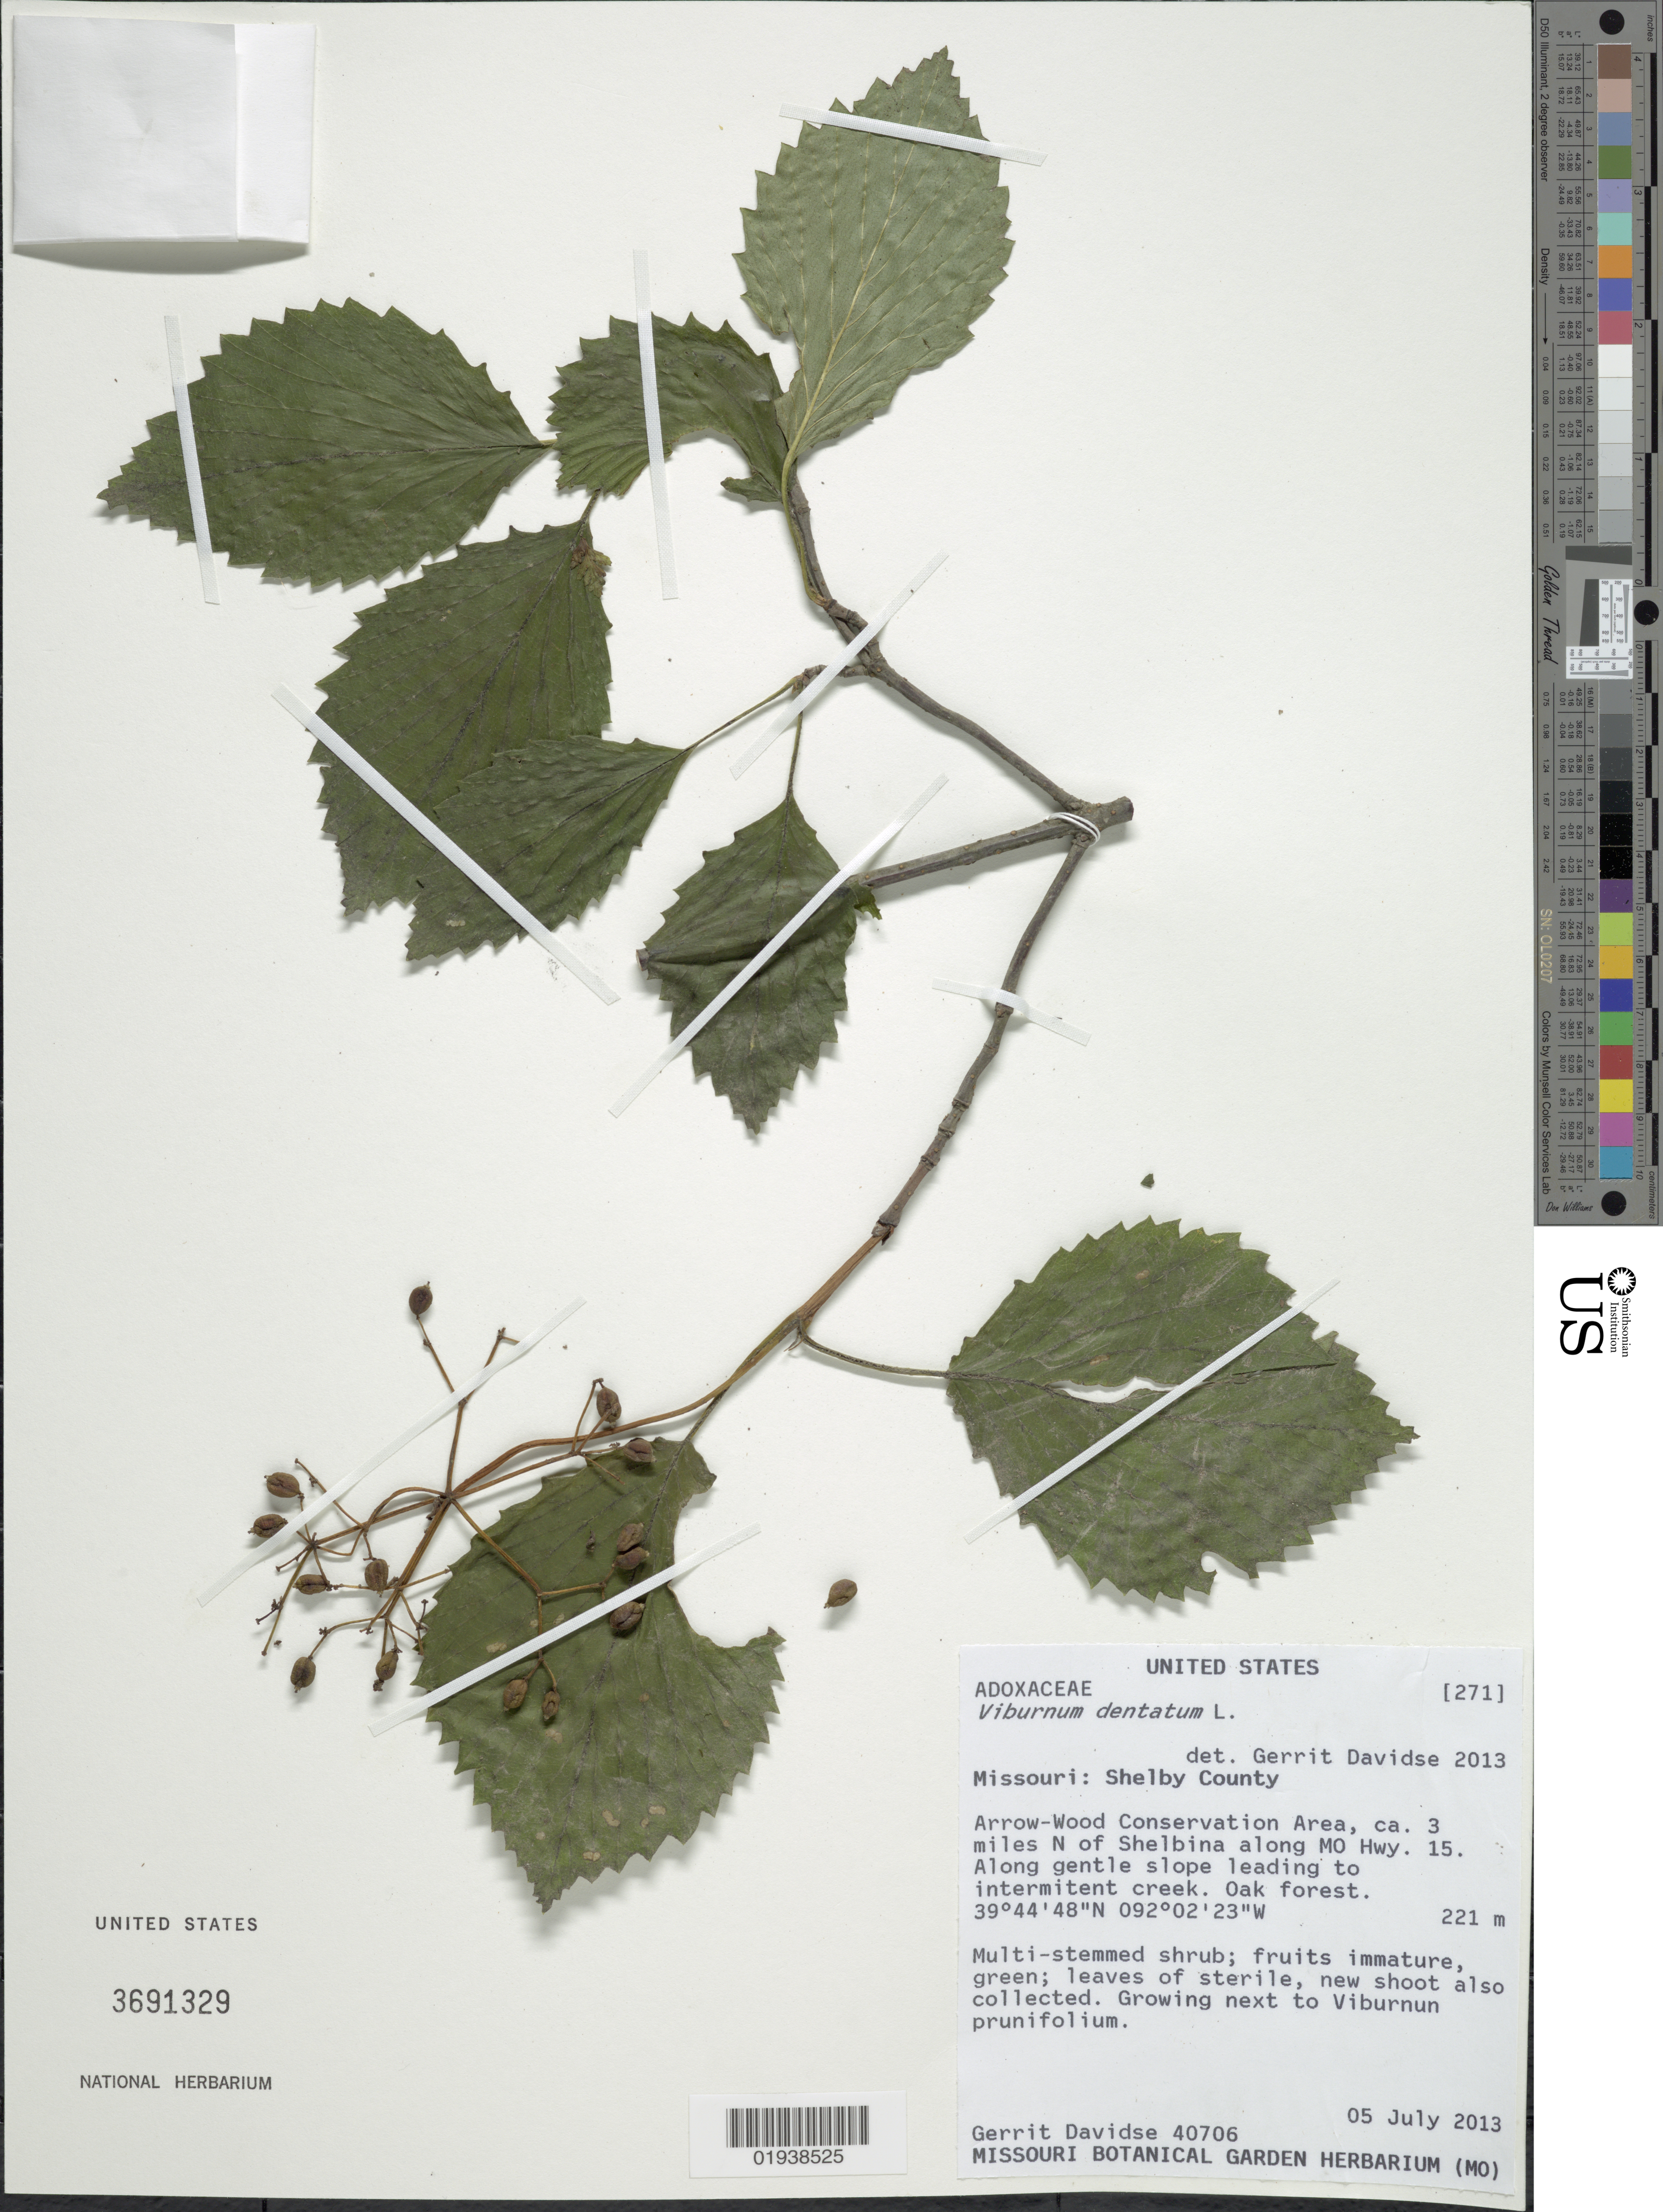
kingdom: Plantae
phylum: Tracheophyta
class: Magnoliopsida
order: Dipsacales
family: Viburnaceae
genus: Viburnum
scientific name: Viburnum dentatum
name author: L.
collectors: G. Davidse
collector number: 40706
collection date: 2013-07-05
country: United States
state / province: Missouri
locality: Shelby County, Arrow-Wood Conservation Area, ca. 3 miles N of Shelbina along MO Hwy. 15. Along gentle slope leading to intermitent creek.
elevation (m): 221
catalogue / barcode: US 3691329